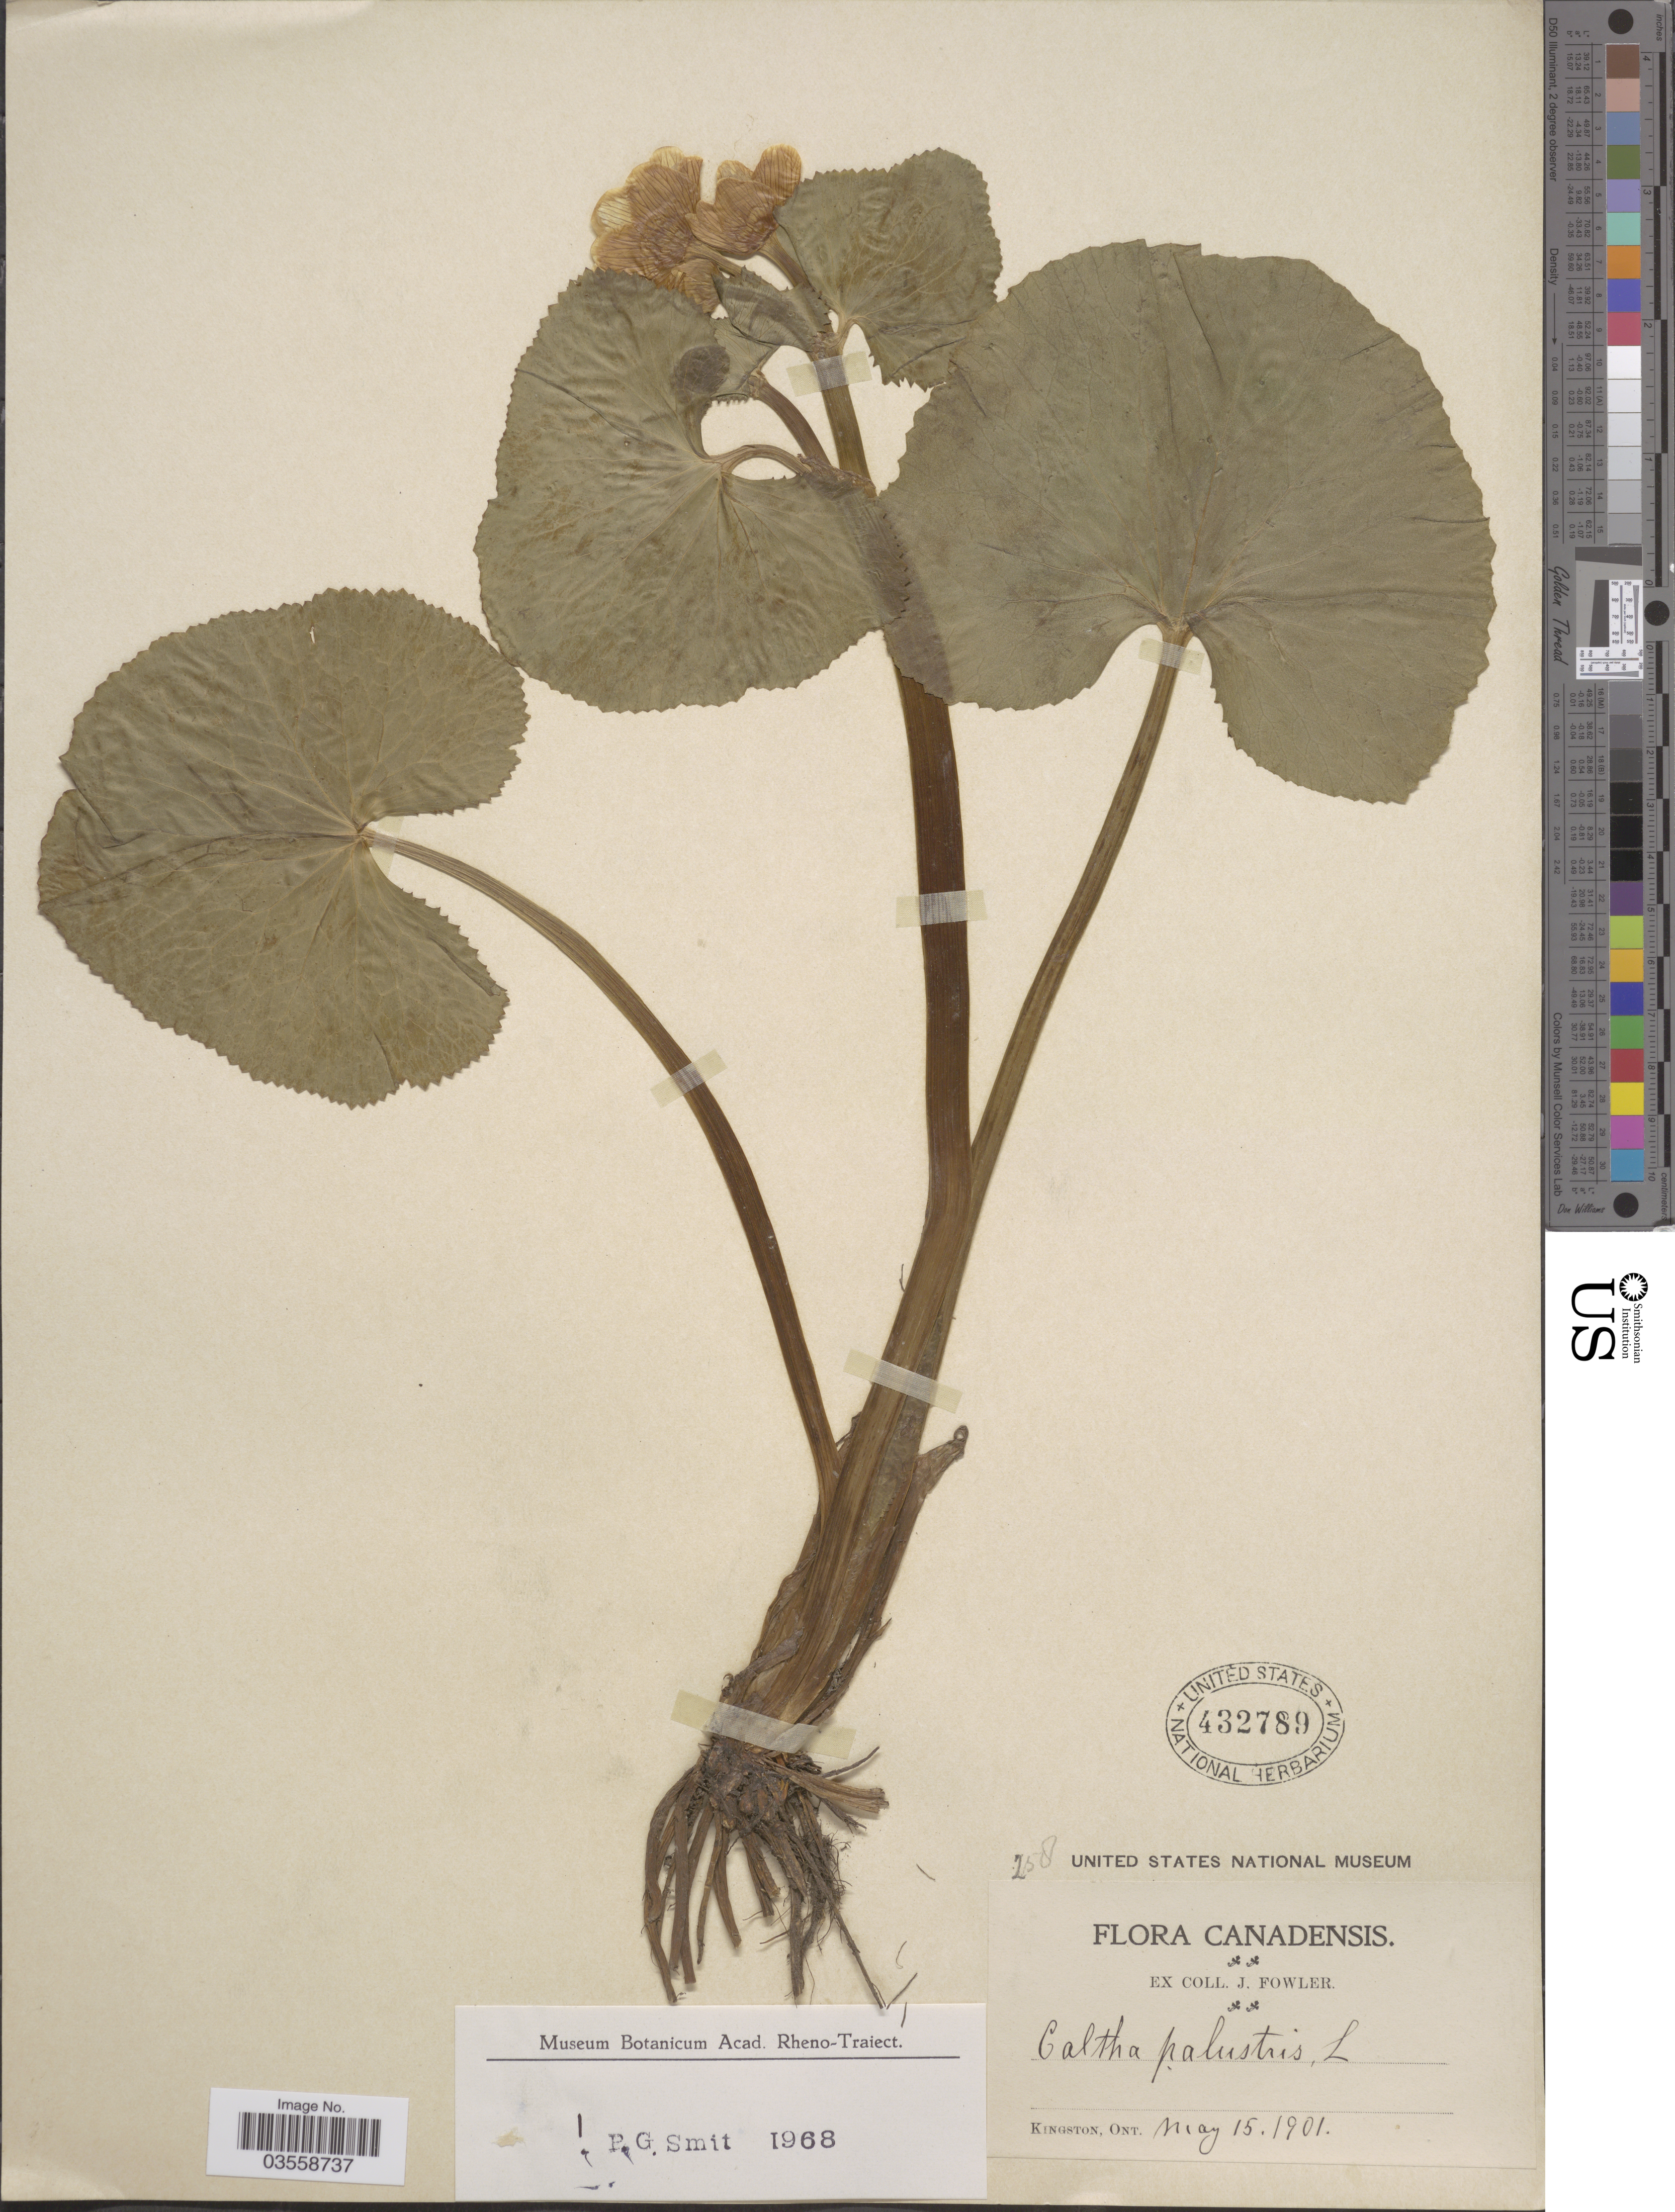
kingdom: Plantae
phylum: Tracheophyta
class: Magnoliopsida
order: Ranunculales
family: Ranunculaceae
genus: Caltha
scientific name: Caltha palustris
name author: L.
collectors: J. Fowler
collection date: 1901-05-15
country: Canada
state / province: Ontario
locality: Kingston.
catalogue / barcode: US 432789